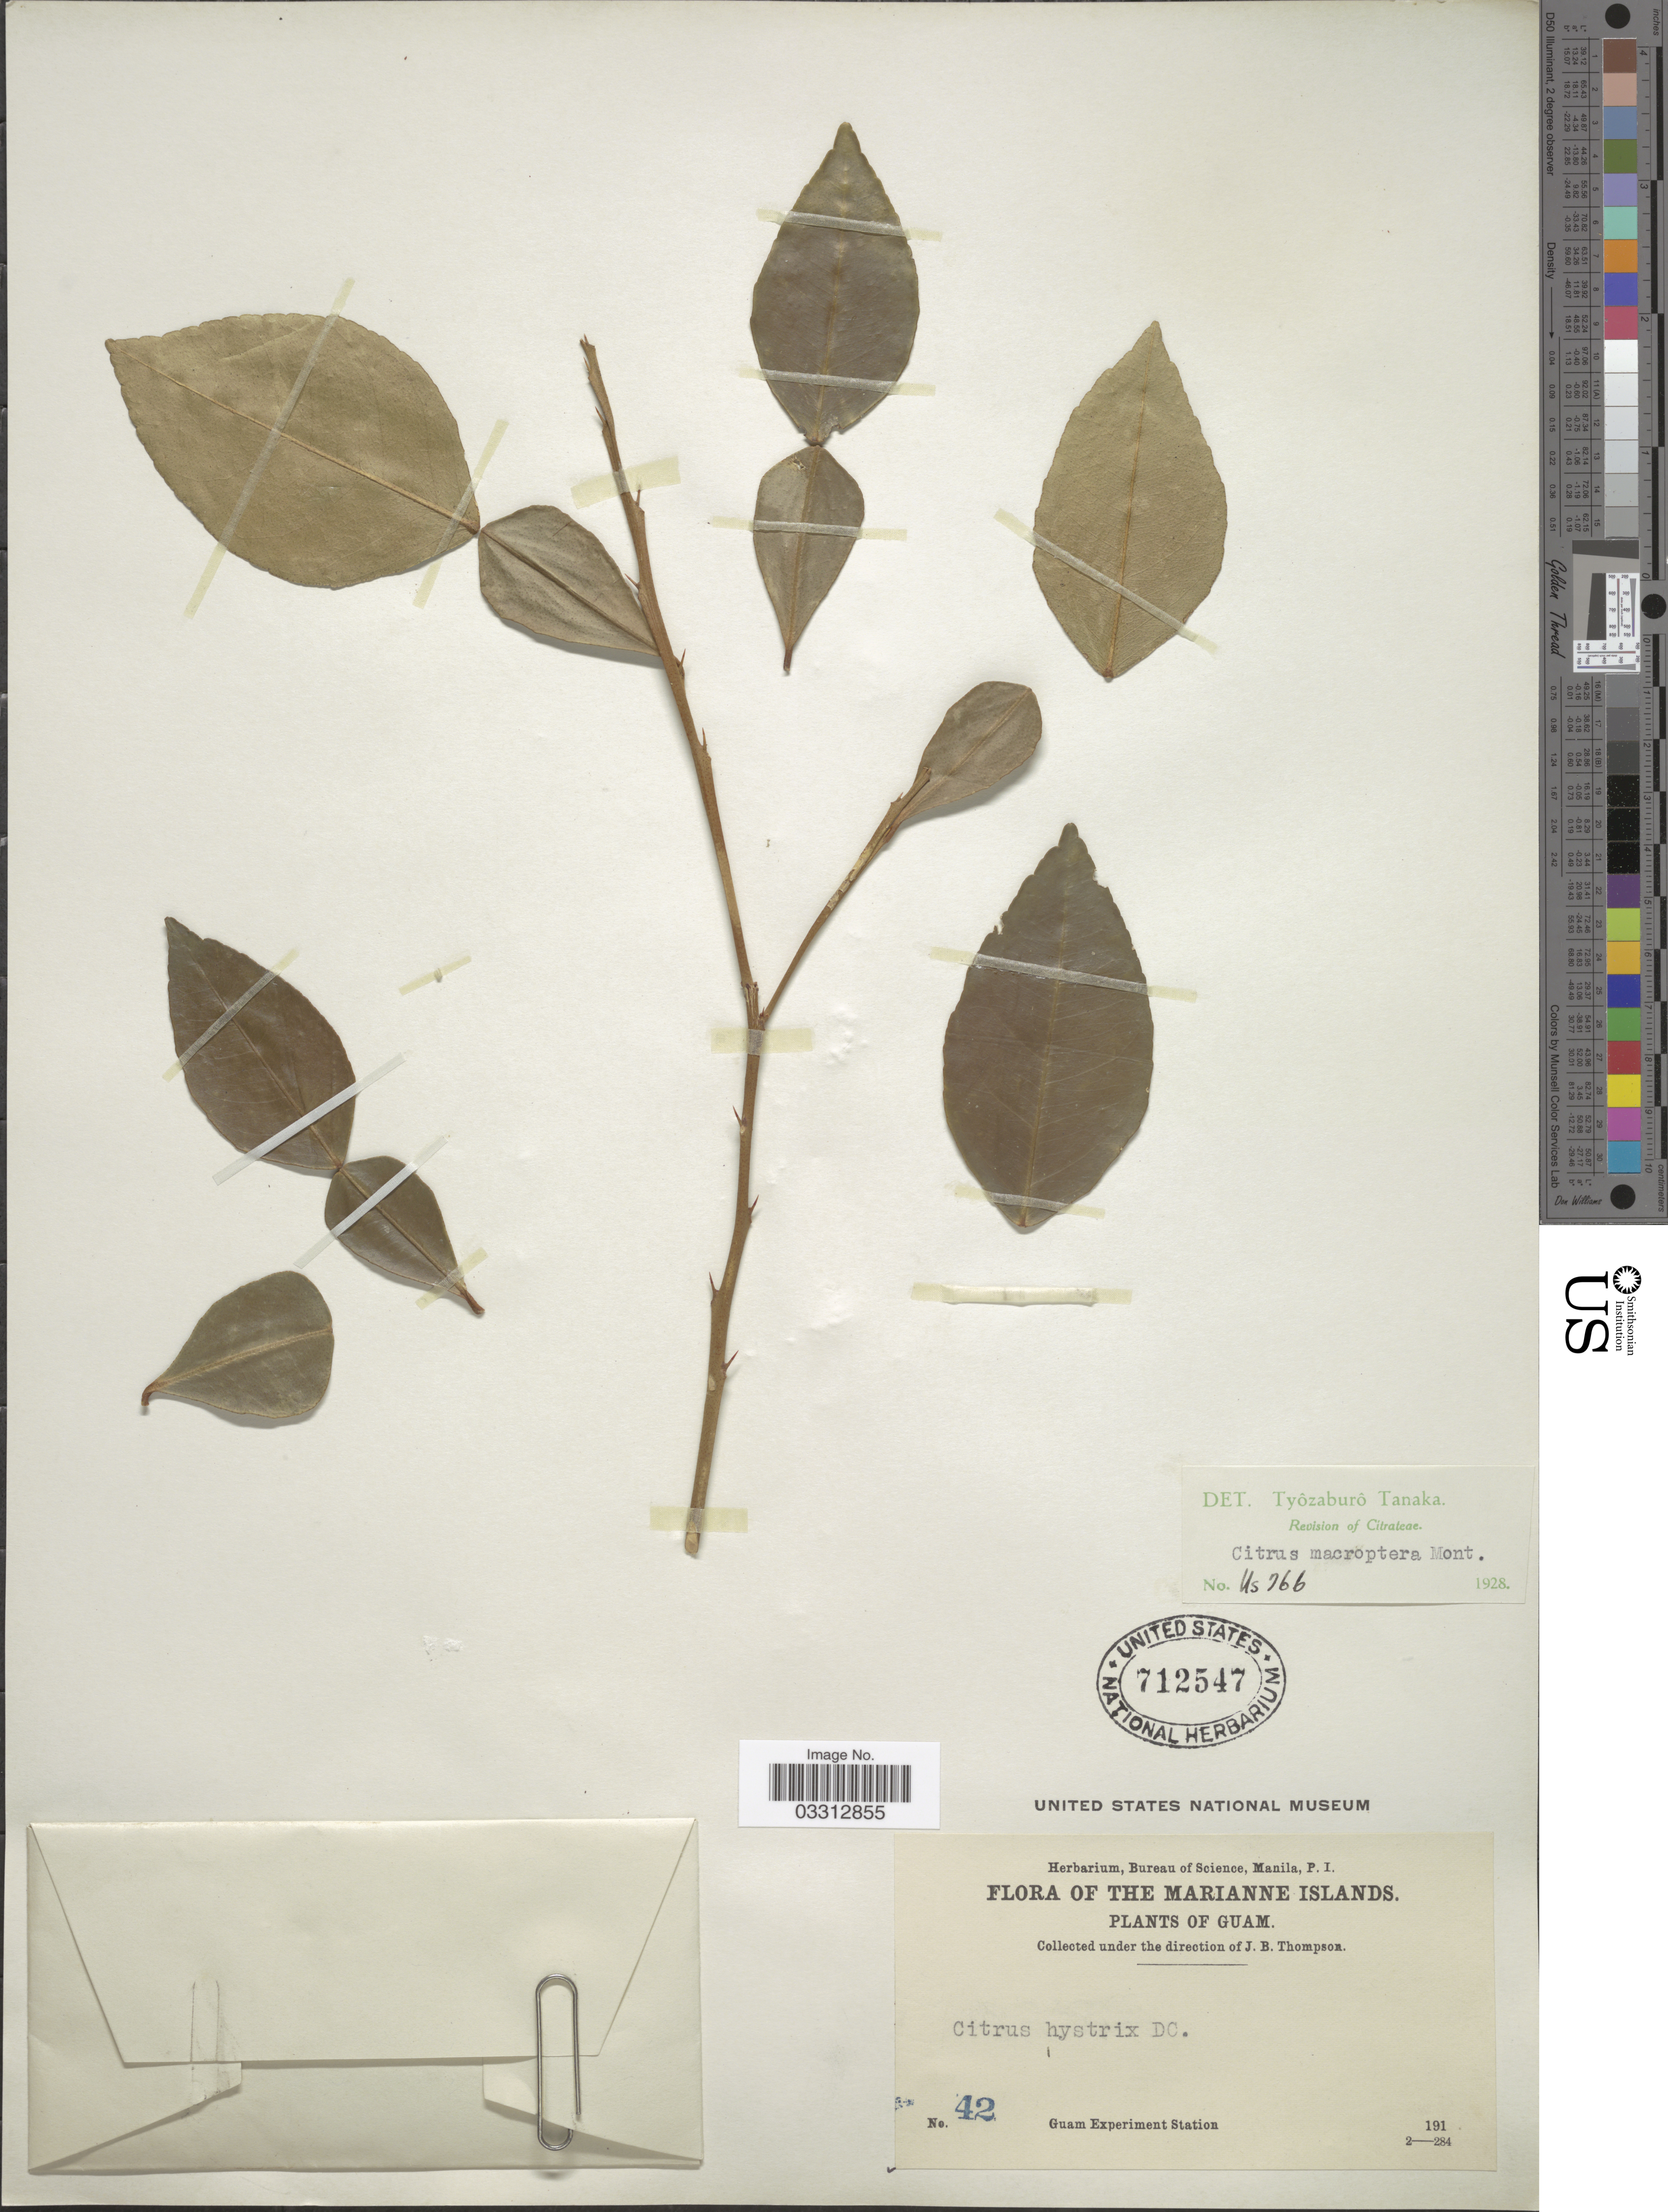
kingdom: Plantae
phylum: Tracheophyta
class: Magnoliopsida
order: Sapindales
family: Rutaceae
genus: Citrus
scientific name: Citrus macroptera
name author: Montrouz.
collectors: Guam Exp. Sta.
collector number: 42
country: Guam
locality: The Marianne Islands.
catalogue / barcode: US 712547